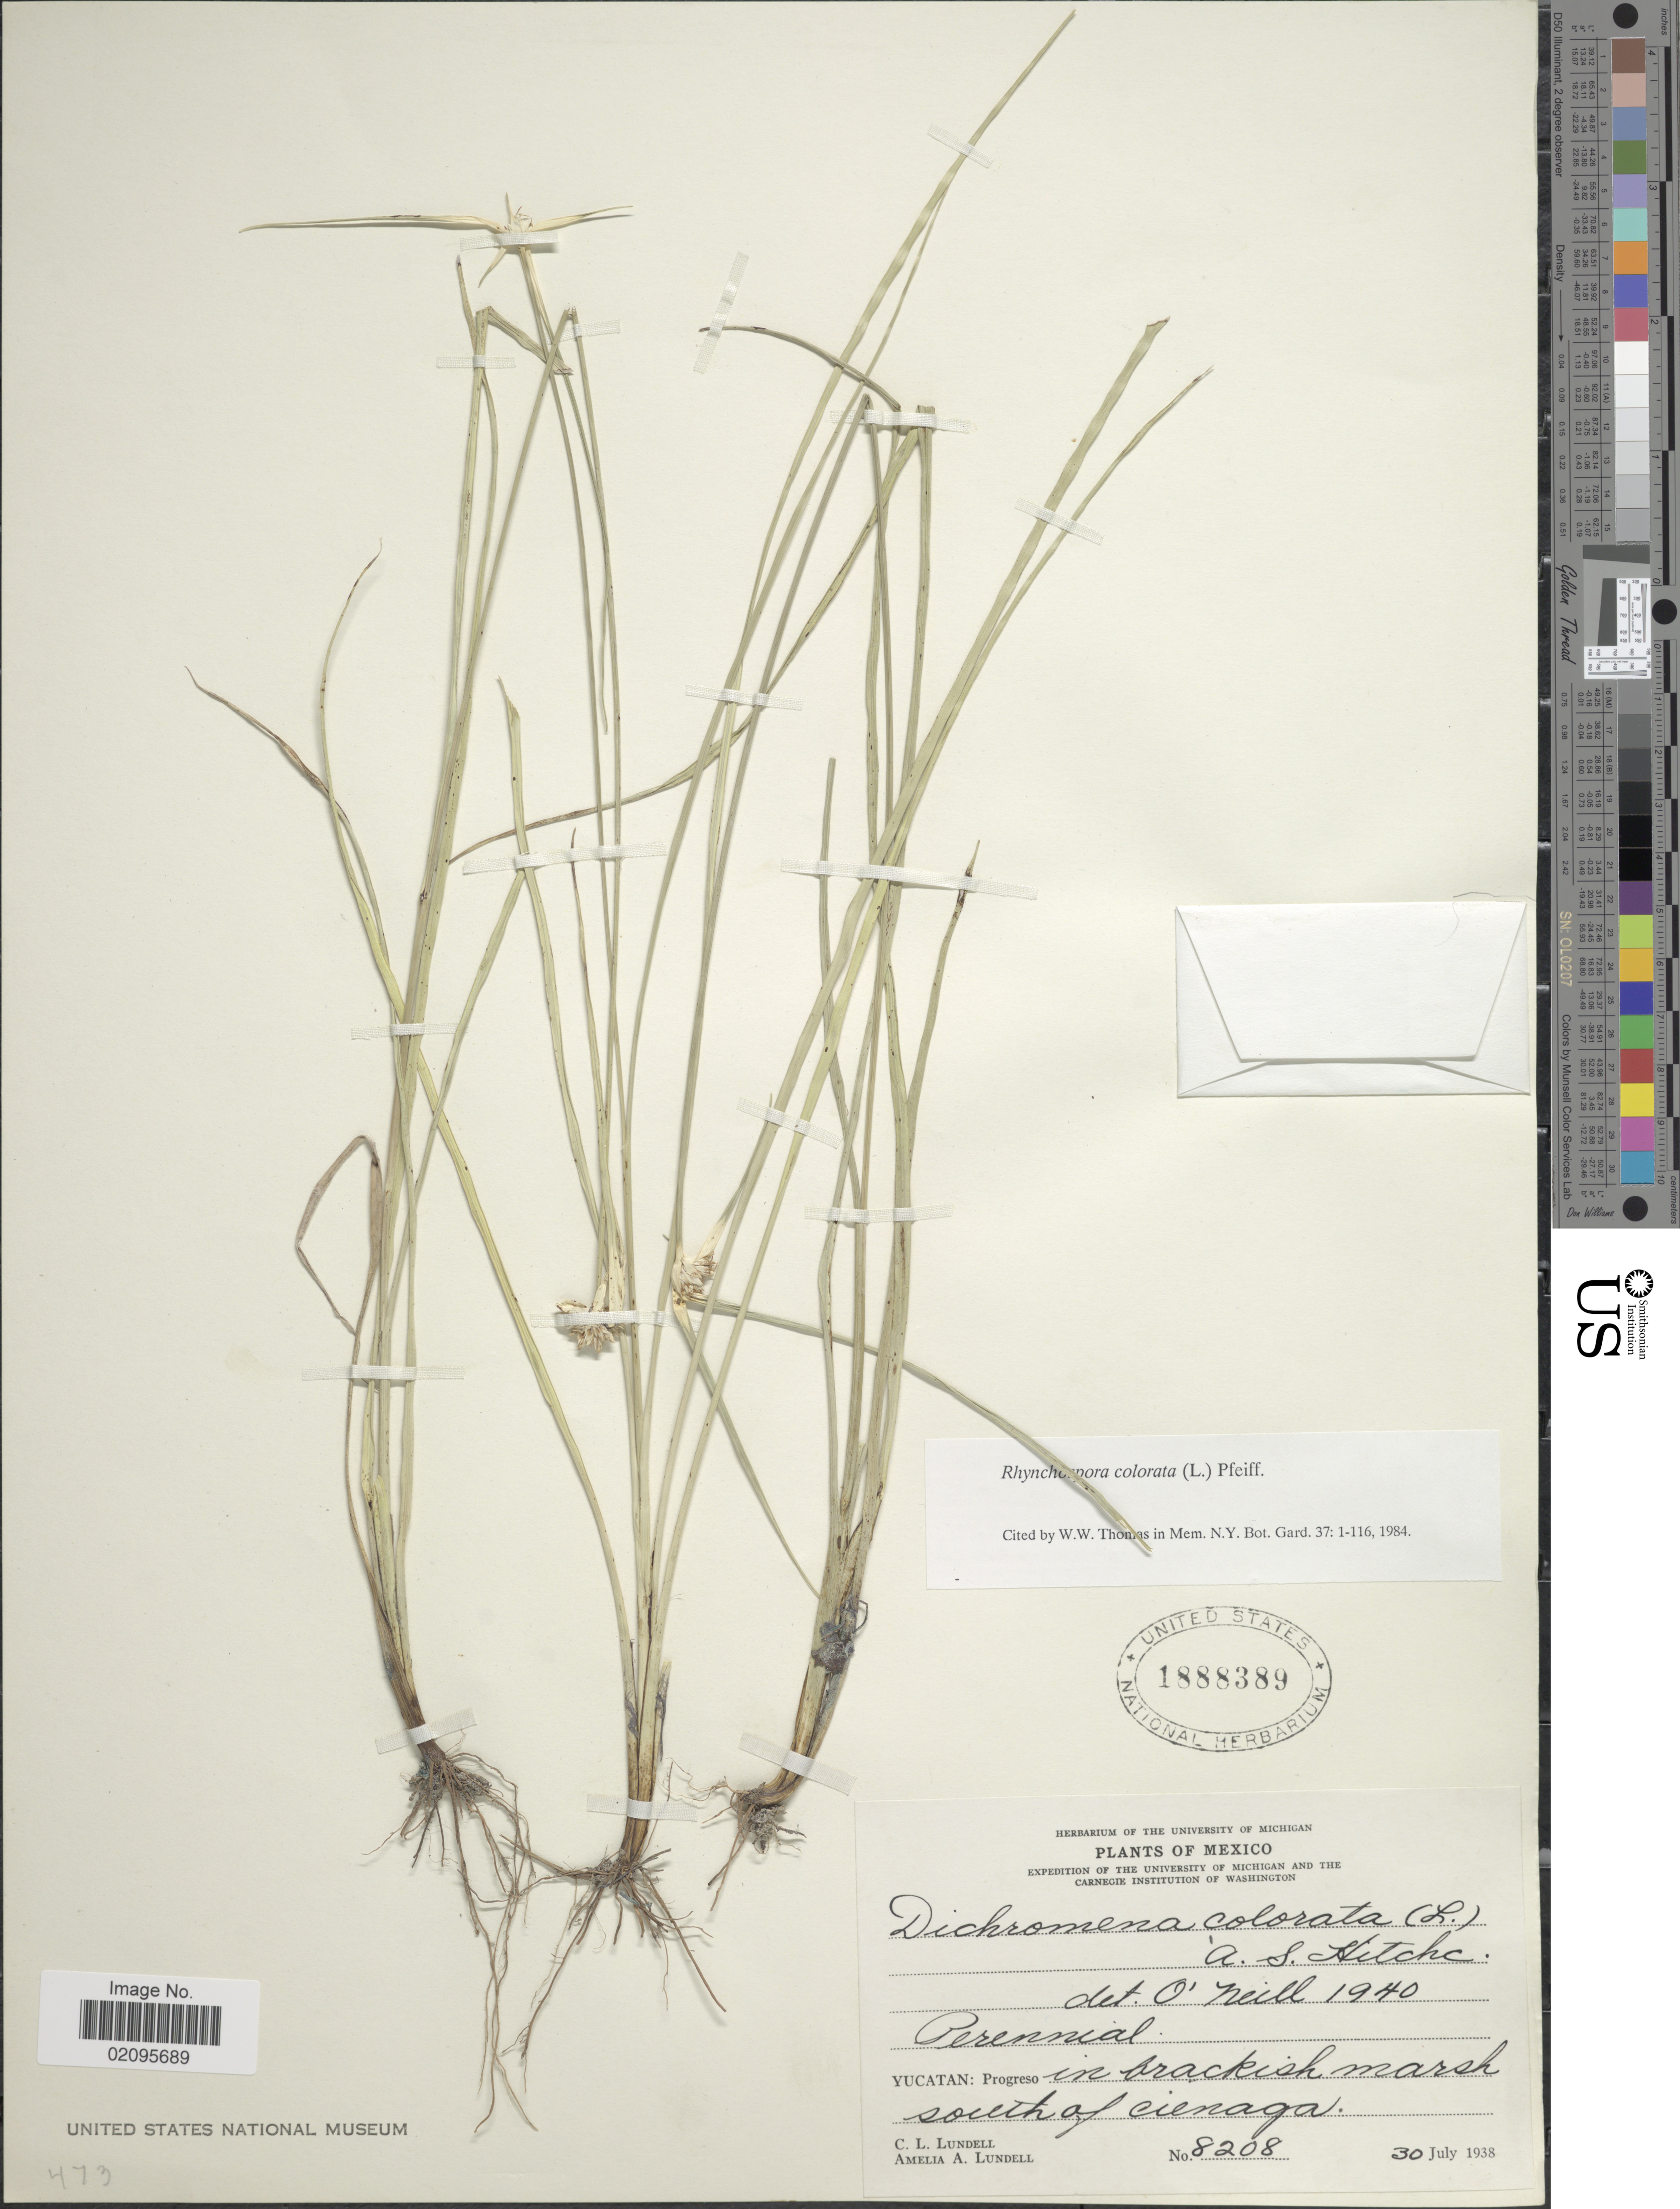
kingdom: Plantae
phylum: Tracheophyta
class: Liliopsida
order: Poales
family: Cyperaceae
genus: Rhynchospora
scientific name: Rhynchospora colorata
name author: (L.) H. Pfeiff.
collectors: C. L. Lundell & A. A. Lundell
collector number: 8208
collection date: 1938-07-30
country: Mexico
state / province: Yucatán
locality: Progreso in brackis marsh south of cienaga.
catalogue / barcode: US 1888389